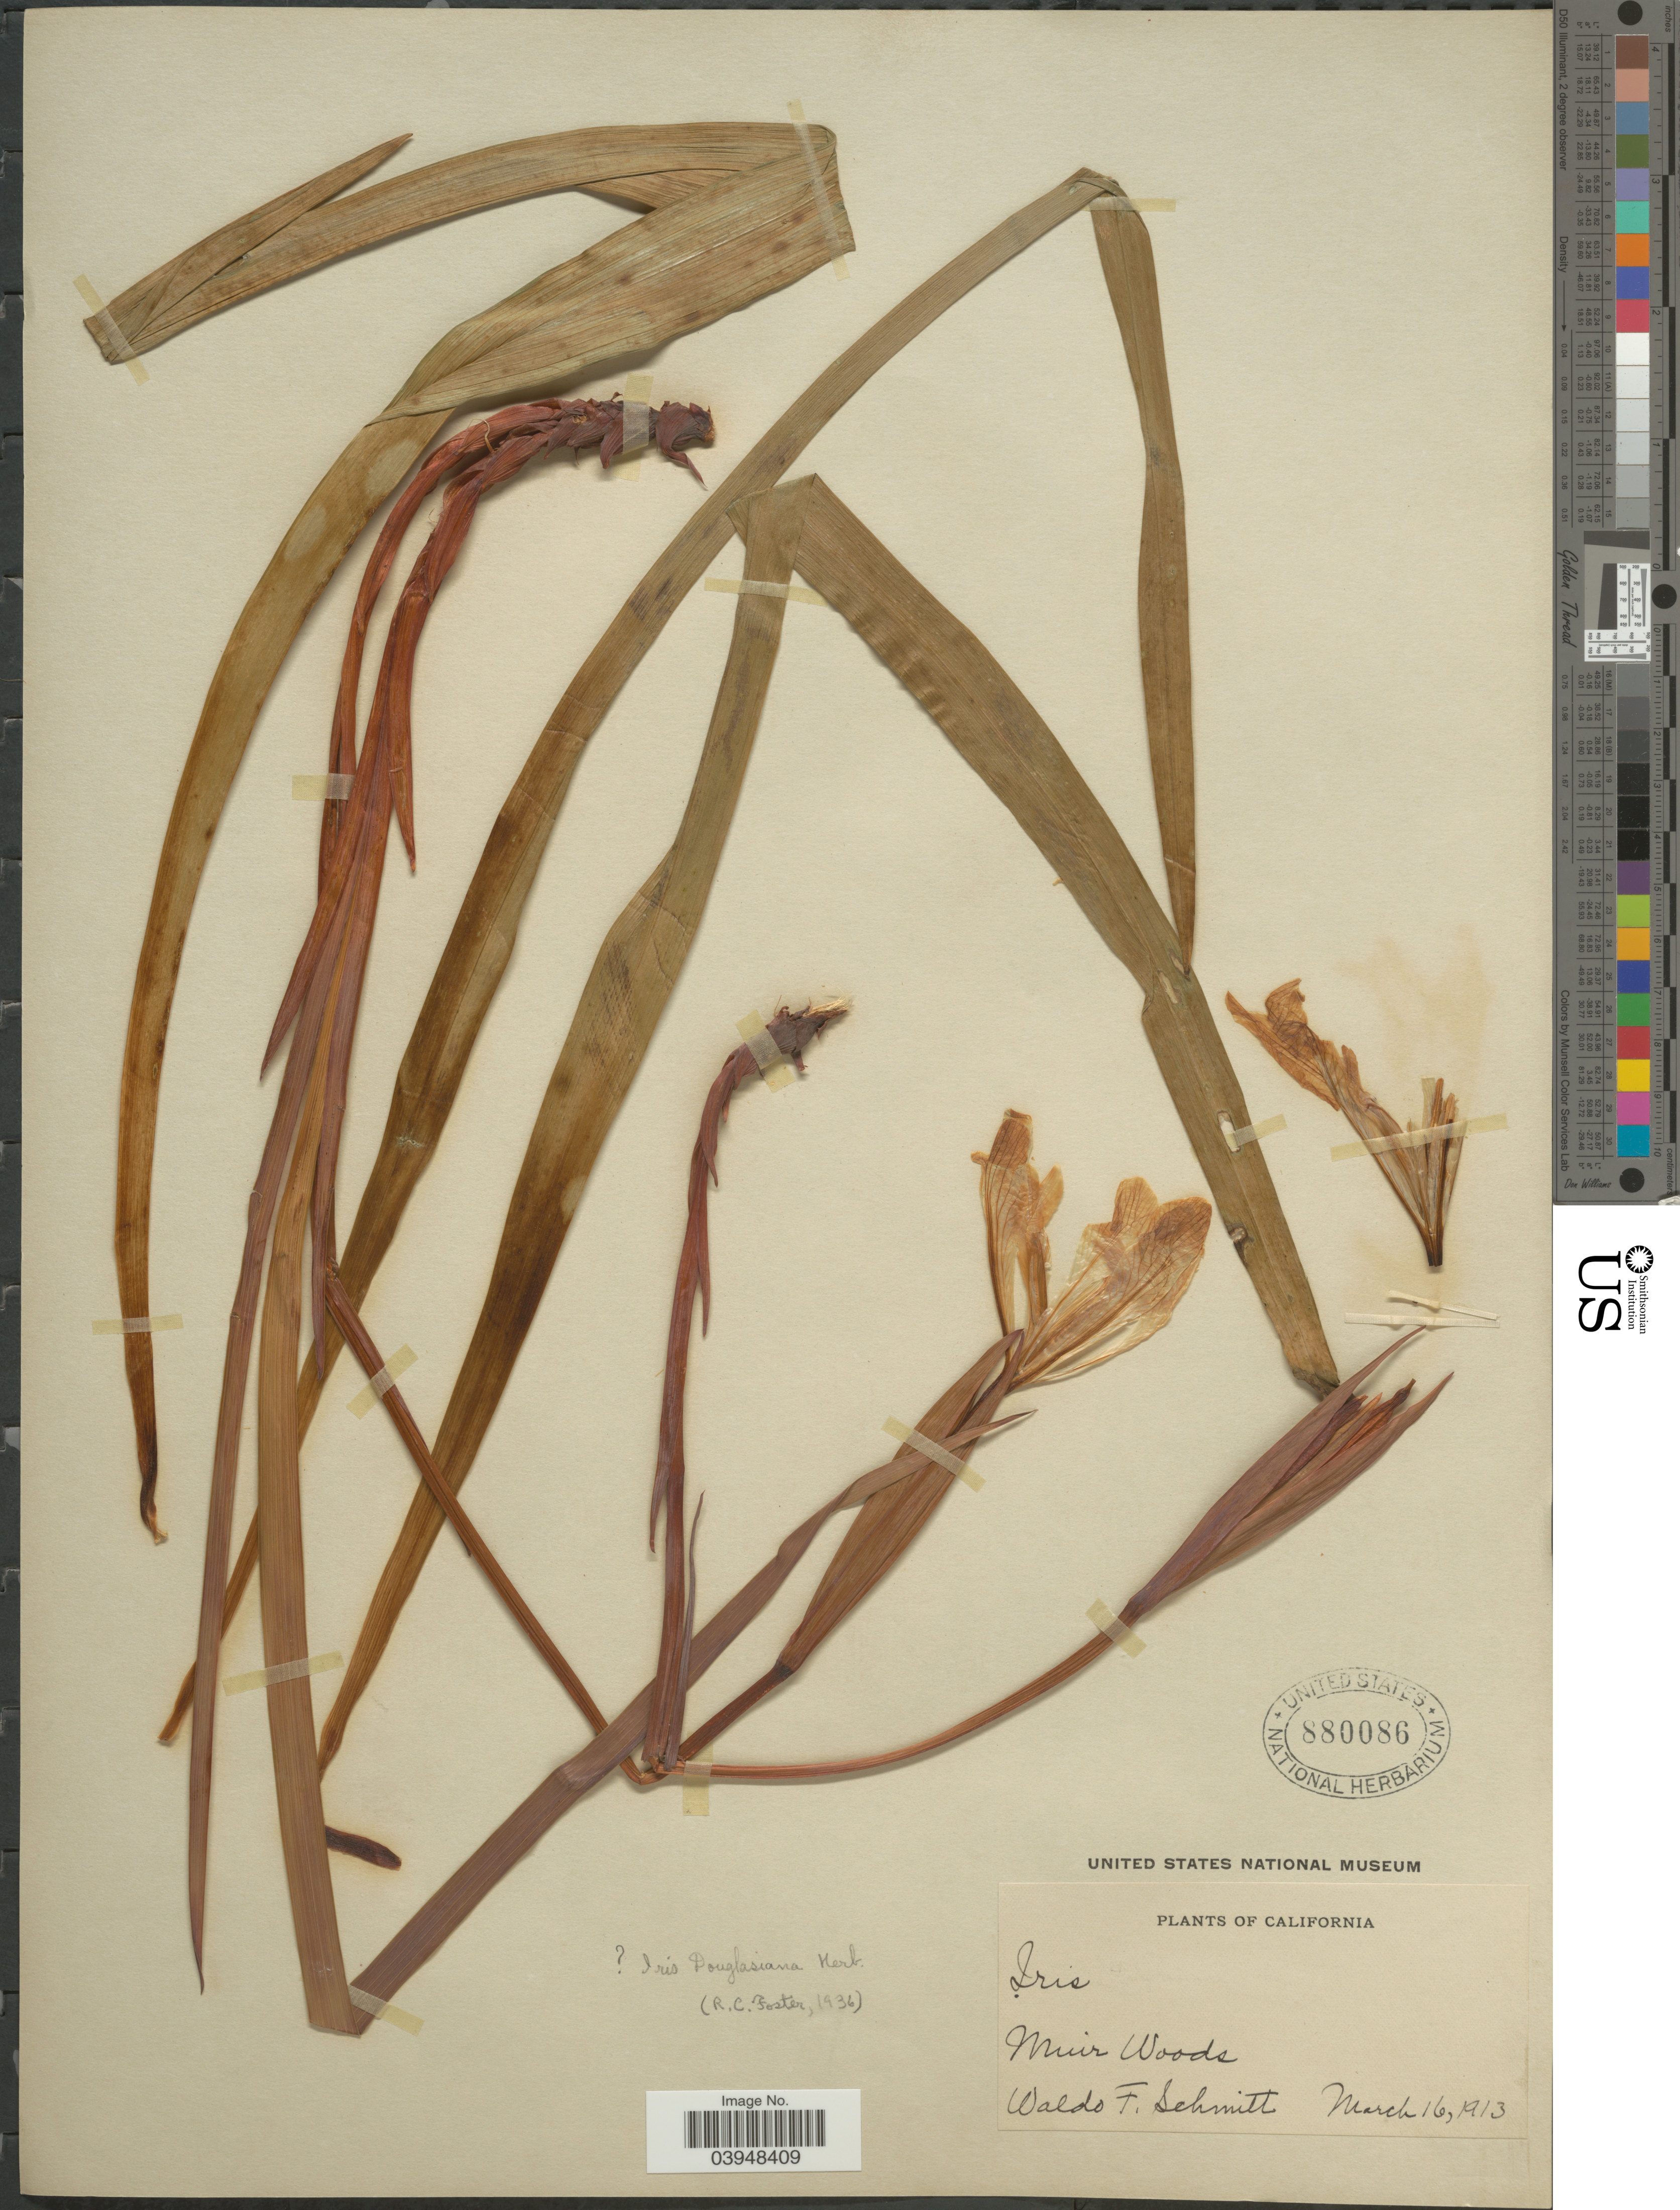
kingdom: Plantae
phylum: Tracheophyta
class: Liliopsida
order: Asparagales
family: Iridaceae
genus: Iris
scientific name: Iris douglasiana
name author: Herb.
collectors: W. F. Schmitt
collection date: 1913-03-16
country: United States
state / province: California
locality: Miur Woods.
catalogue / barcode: US 880086